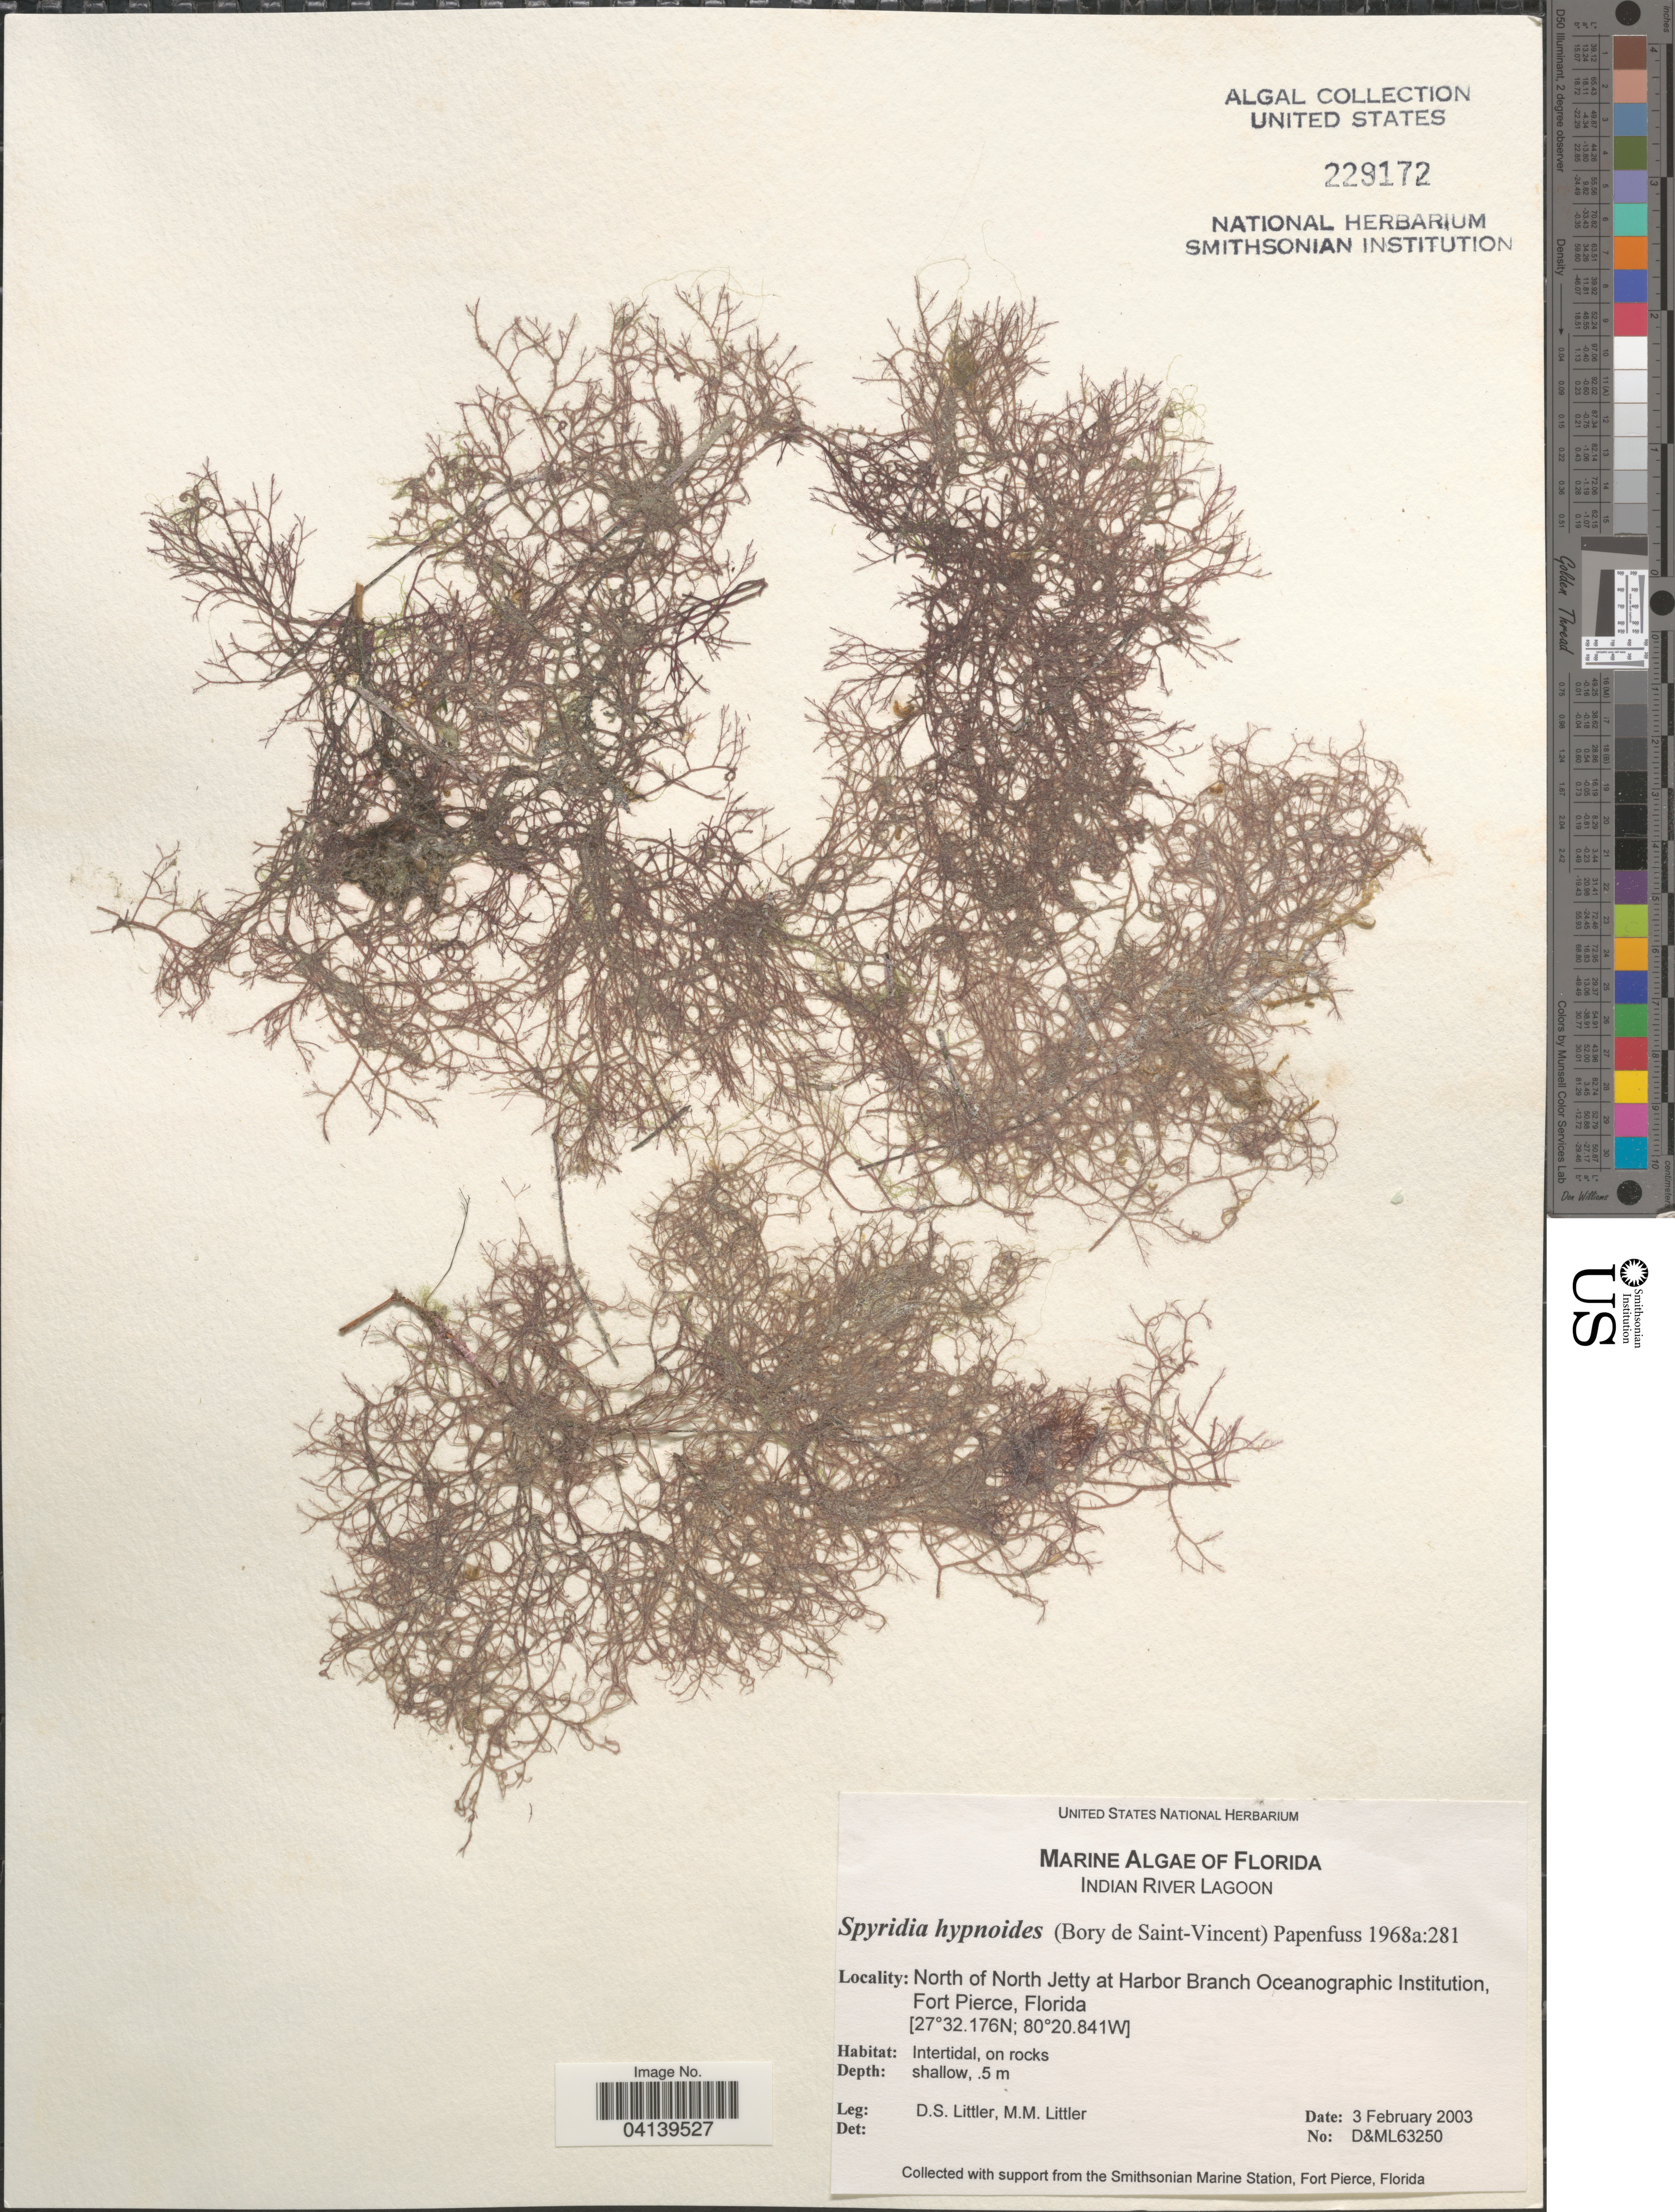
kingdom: Plantae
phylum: Rhodophyta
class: Florideophyceae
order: Ceramiales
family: Spyridiaceae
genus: Spyridia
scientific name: Spyridia hypnoides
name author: (Bory) Papenf.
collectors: D. S. Littler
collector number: D&ML63250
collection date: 2003-02-03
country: United States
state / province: Florida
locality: Indian River Lagoon. North of North Jetty at Harbor Branch Oceanographic Institution, Fort Pierce.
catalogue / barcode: US 229172